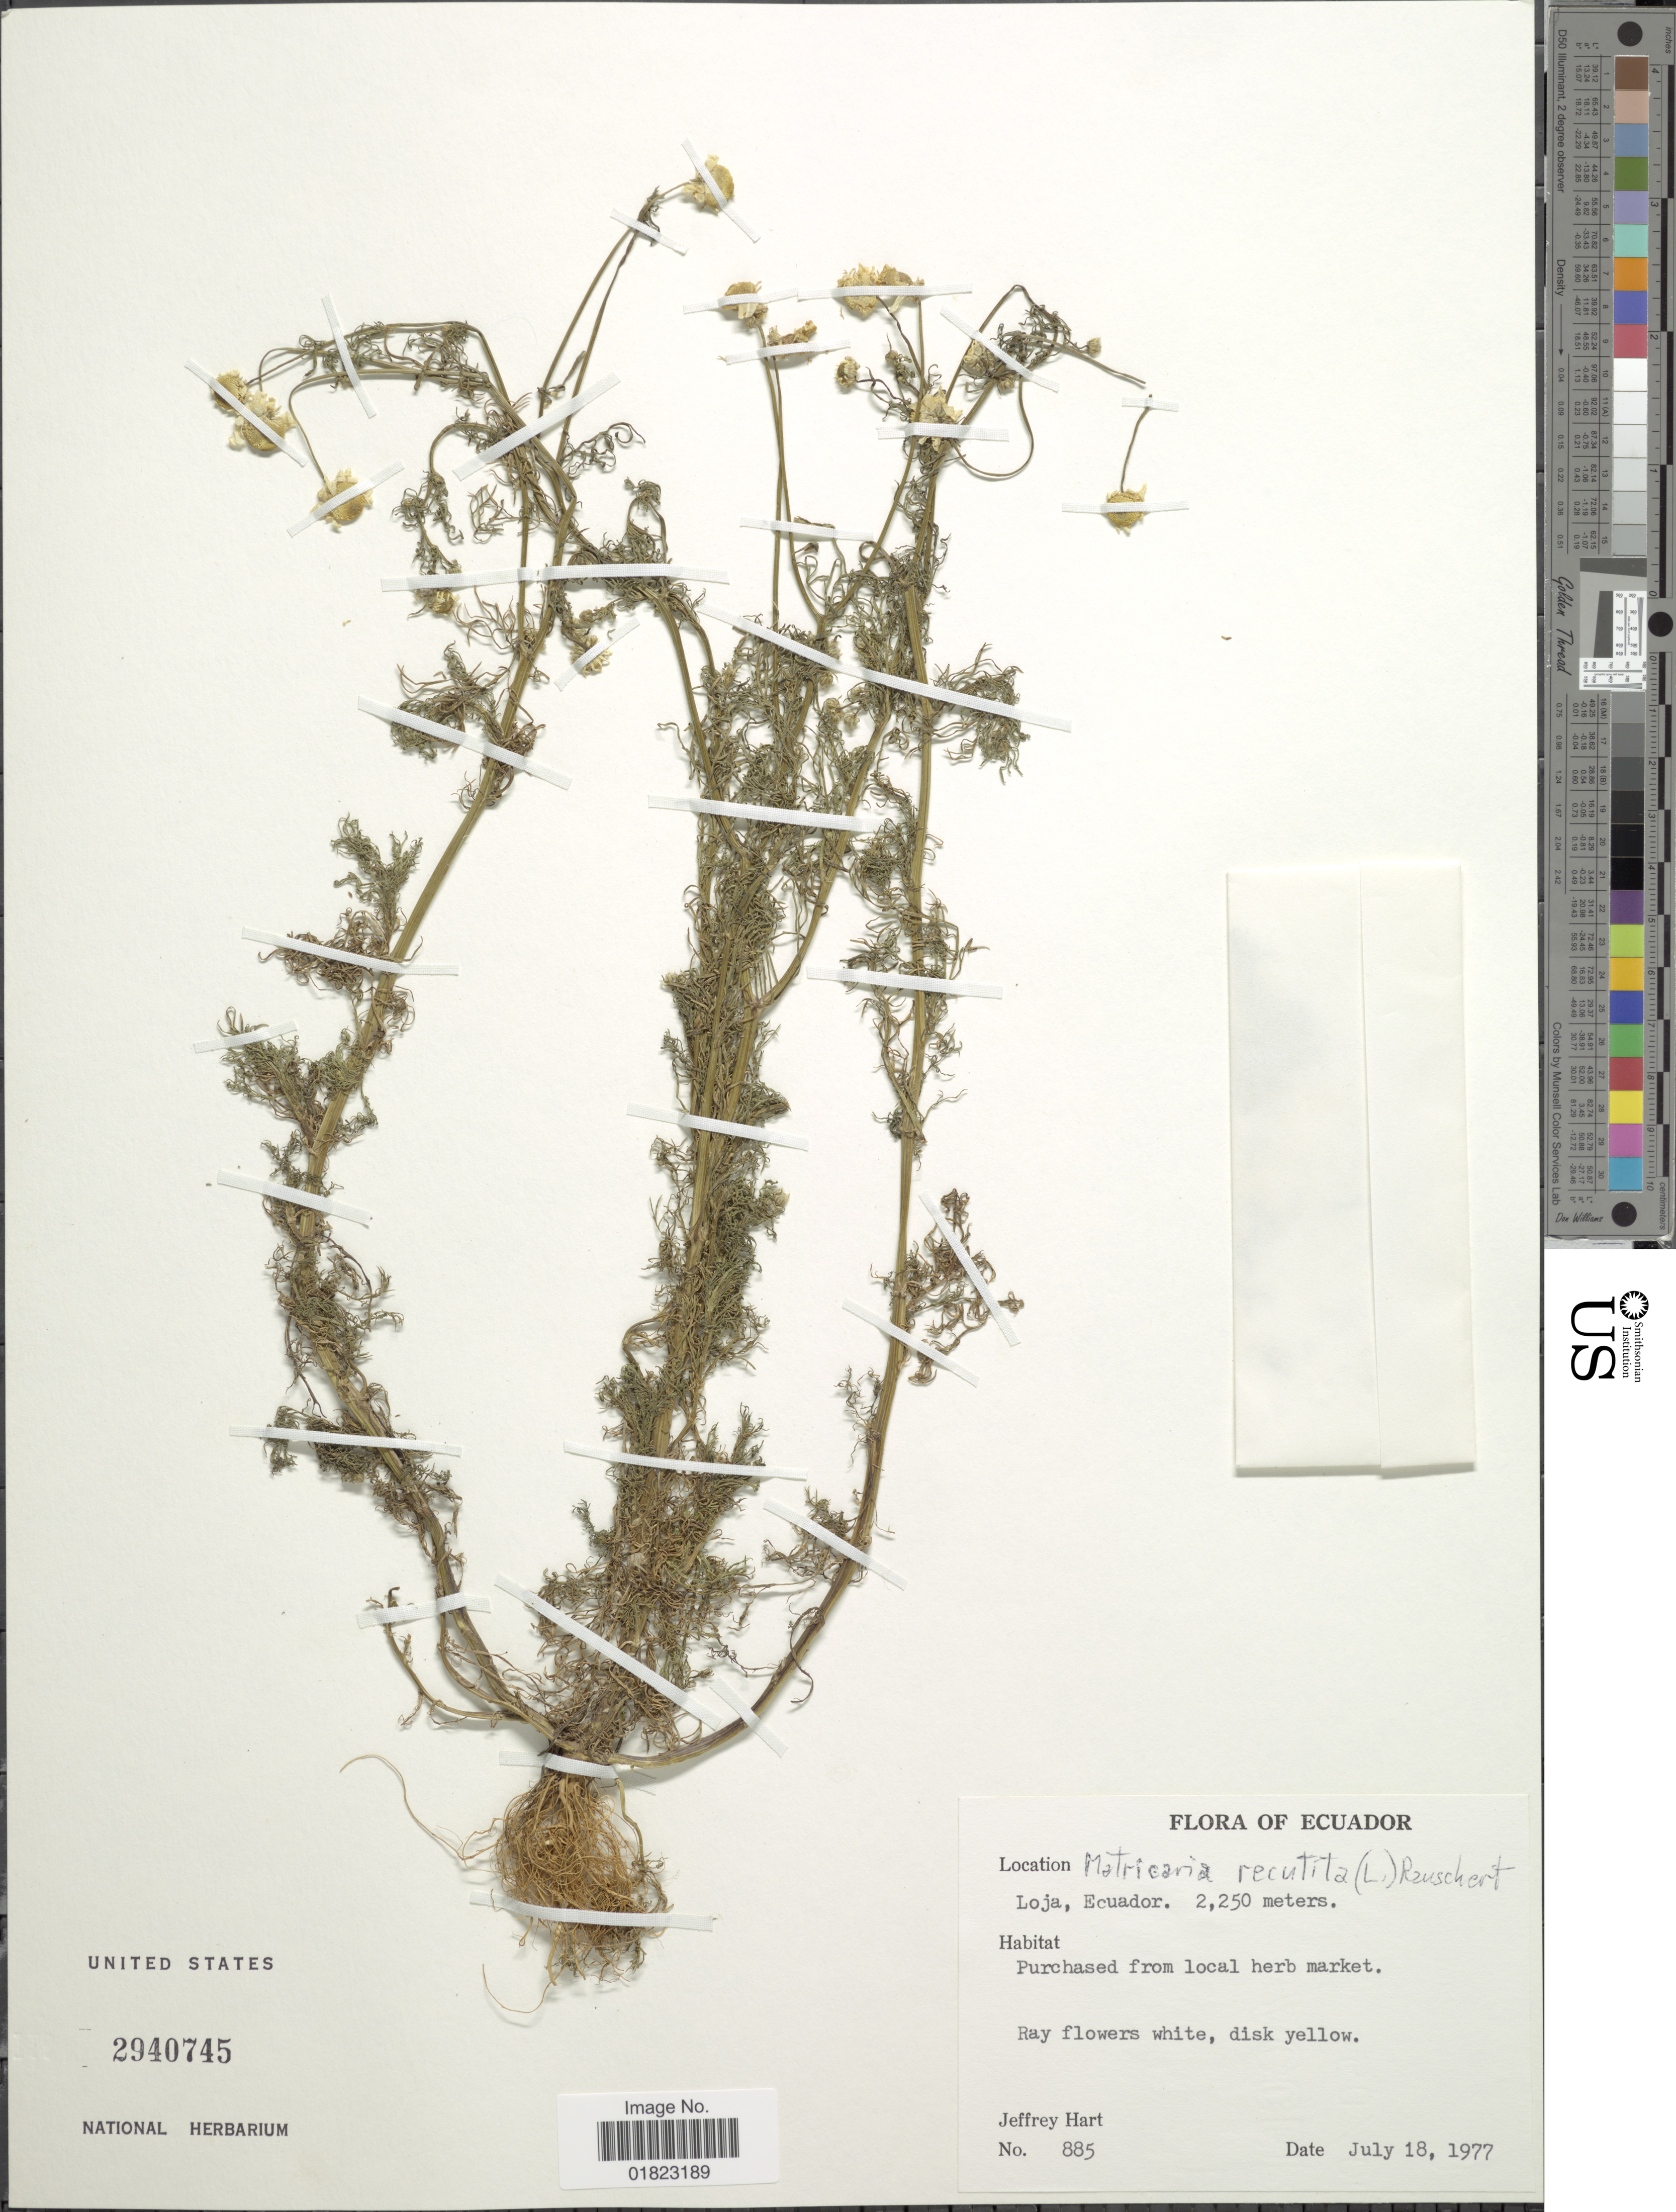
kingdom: Plantae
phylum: Tracheophyta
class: Magnoliopsida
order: Asterales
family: Asteraceae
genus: Matricaria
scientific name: Matricaria recutita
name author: L.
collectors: J. A. Hart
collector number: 885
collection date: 1977-07-18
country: Ecuador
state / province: Loja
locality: Loja, Ecuador.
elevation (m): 2250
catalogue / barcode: US 2940745